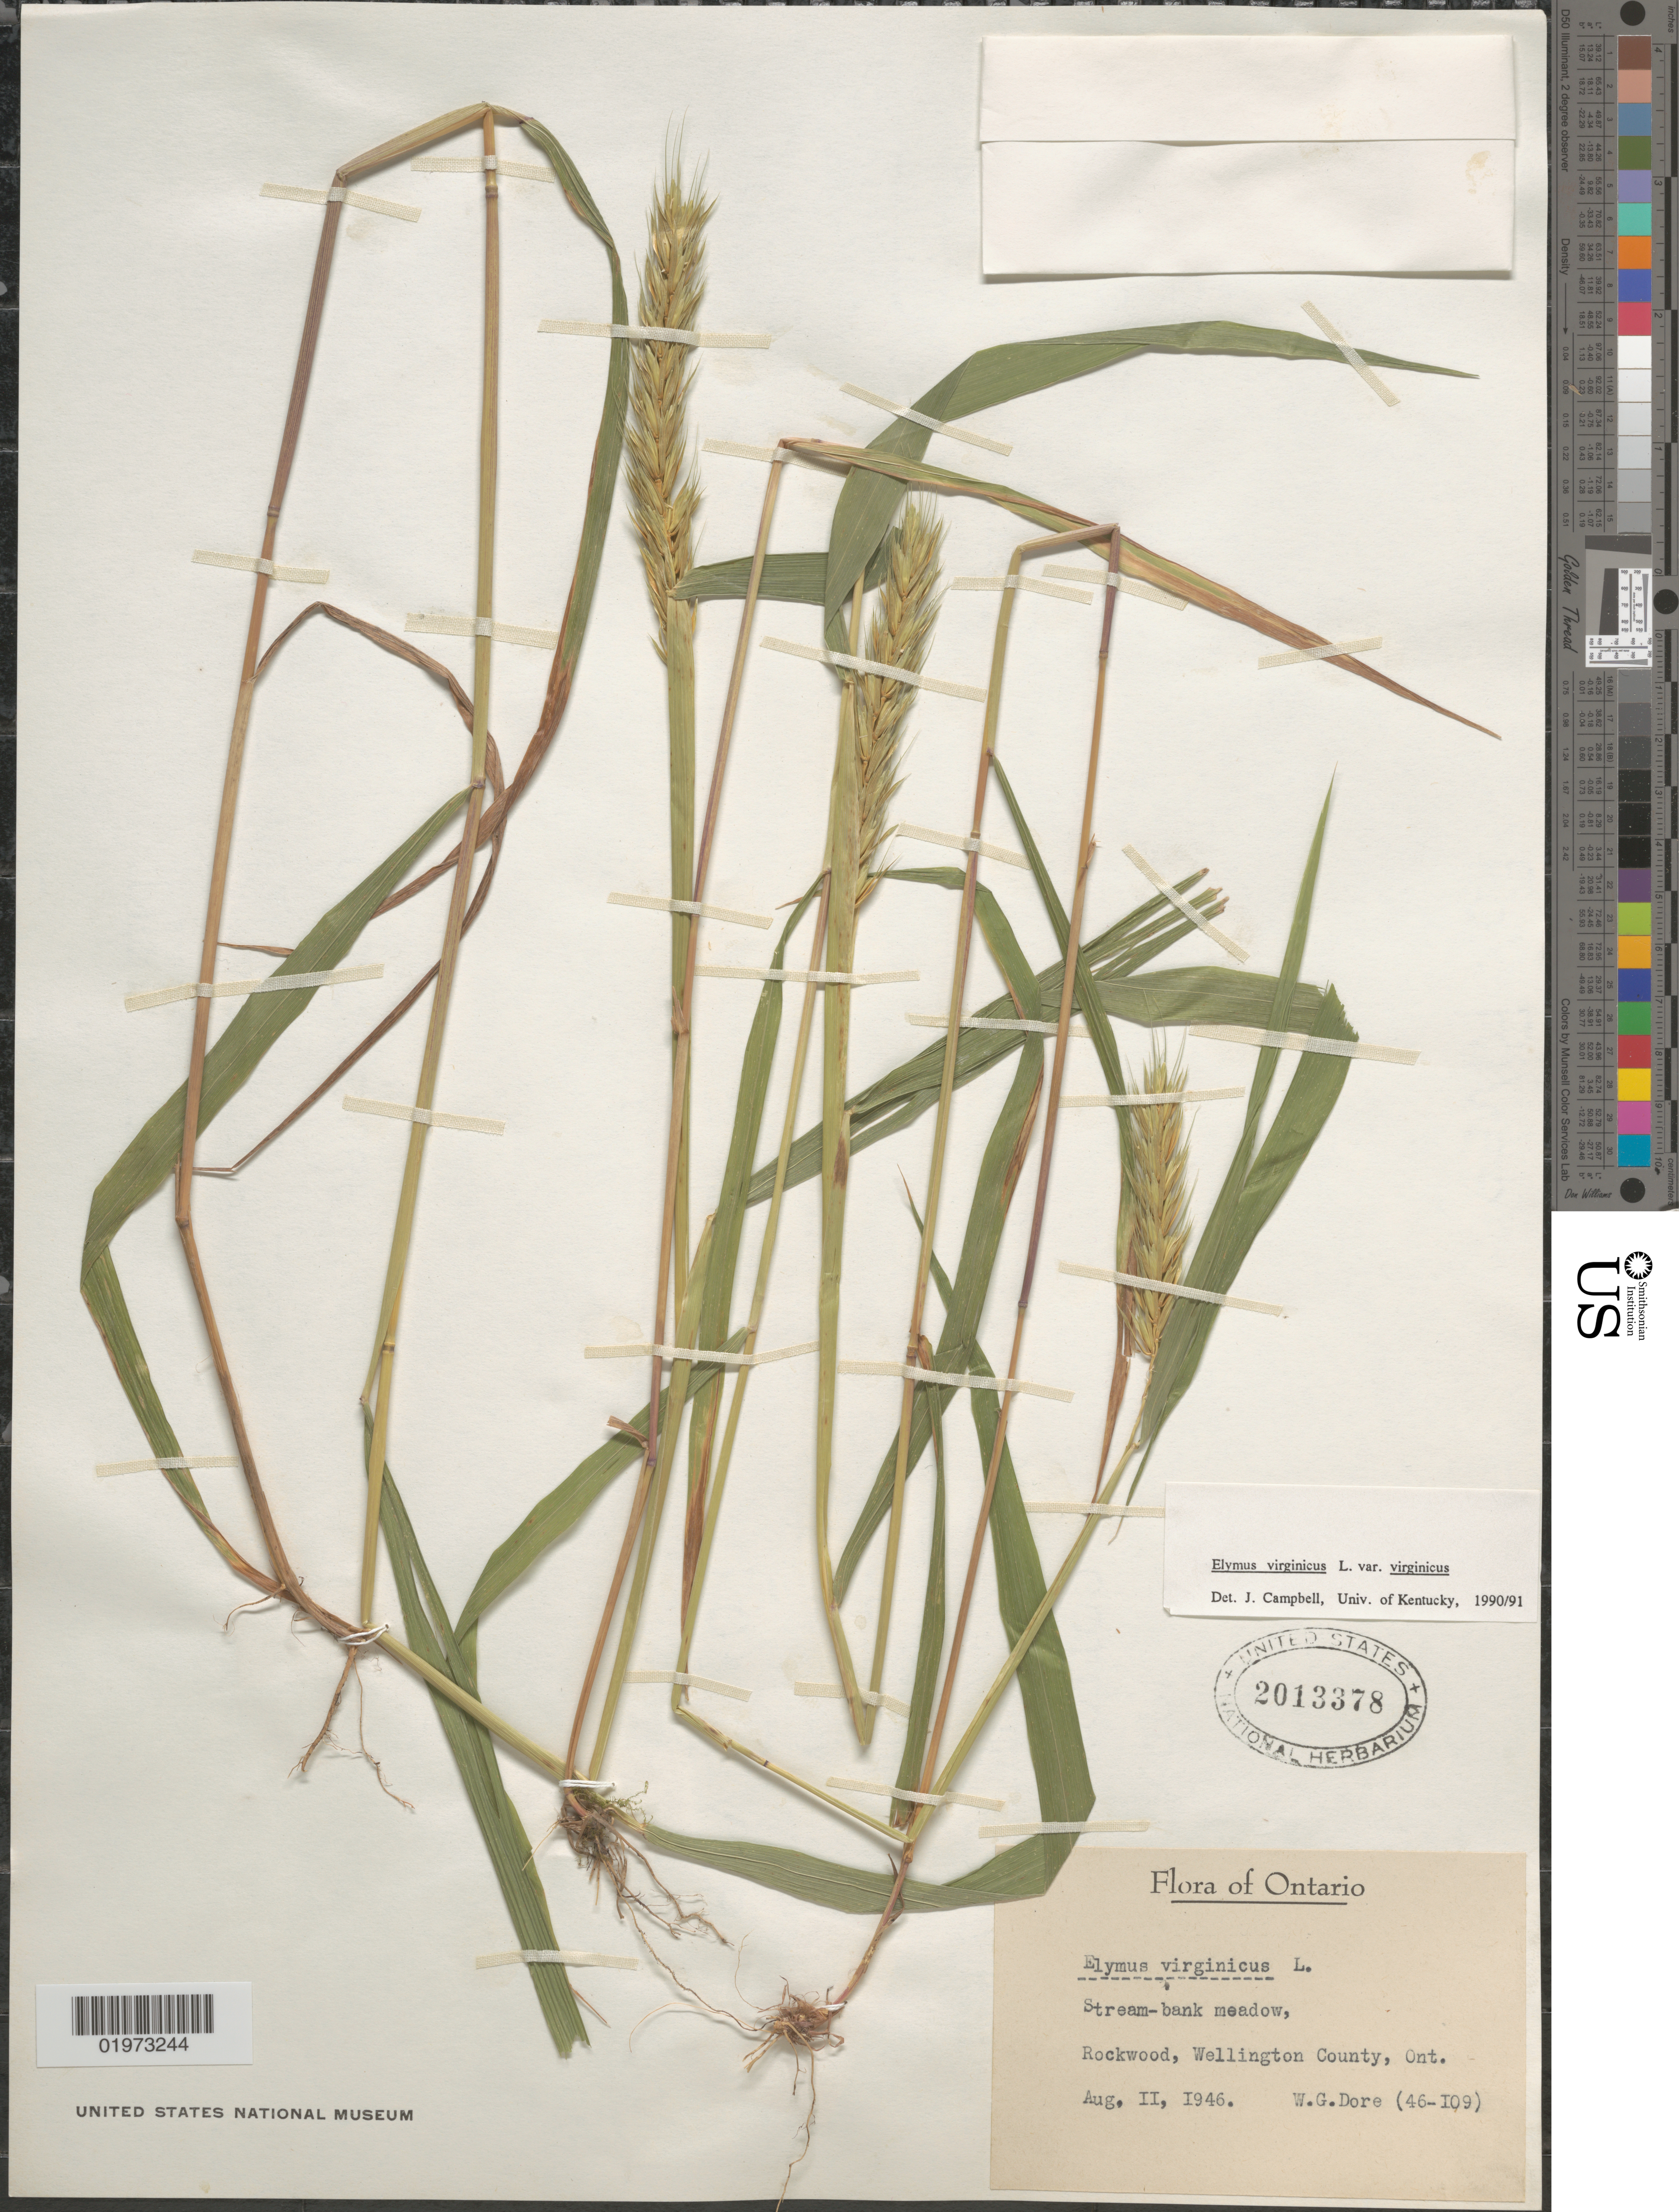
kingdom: Plantae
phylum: Tracheophyta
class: Liliopsida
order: Poales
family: Poaceae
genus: Elymus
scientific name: Elymus virginicus var. virginicus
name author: L.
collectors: W. Dore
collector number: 46-109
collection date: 1946-08-11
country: Canada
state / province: Ontario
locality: Stream-bank meadow, Rockwood, Wellington County.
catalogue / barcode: US 2013378